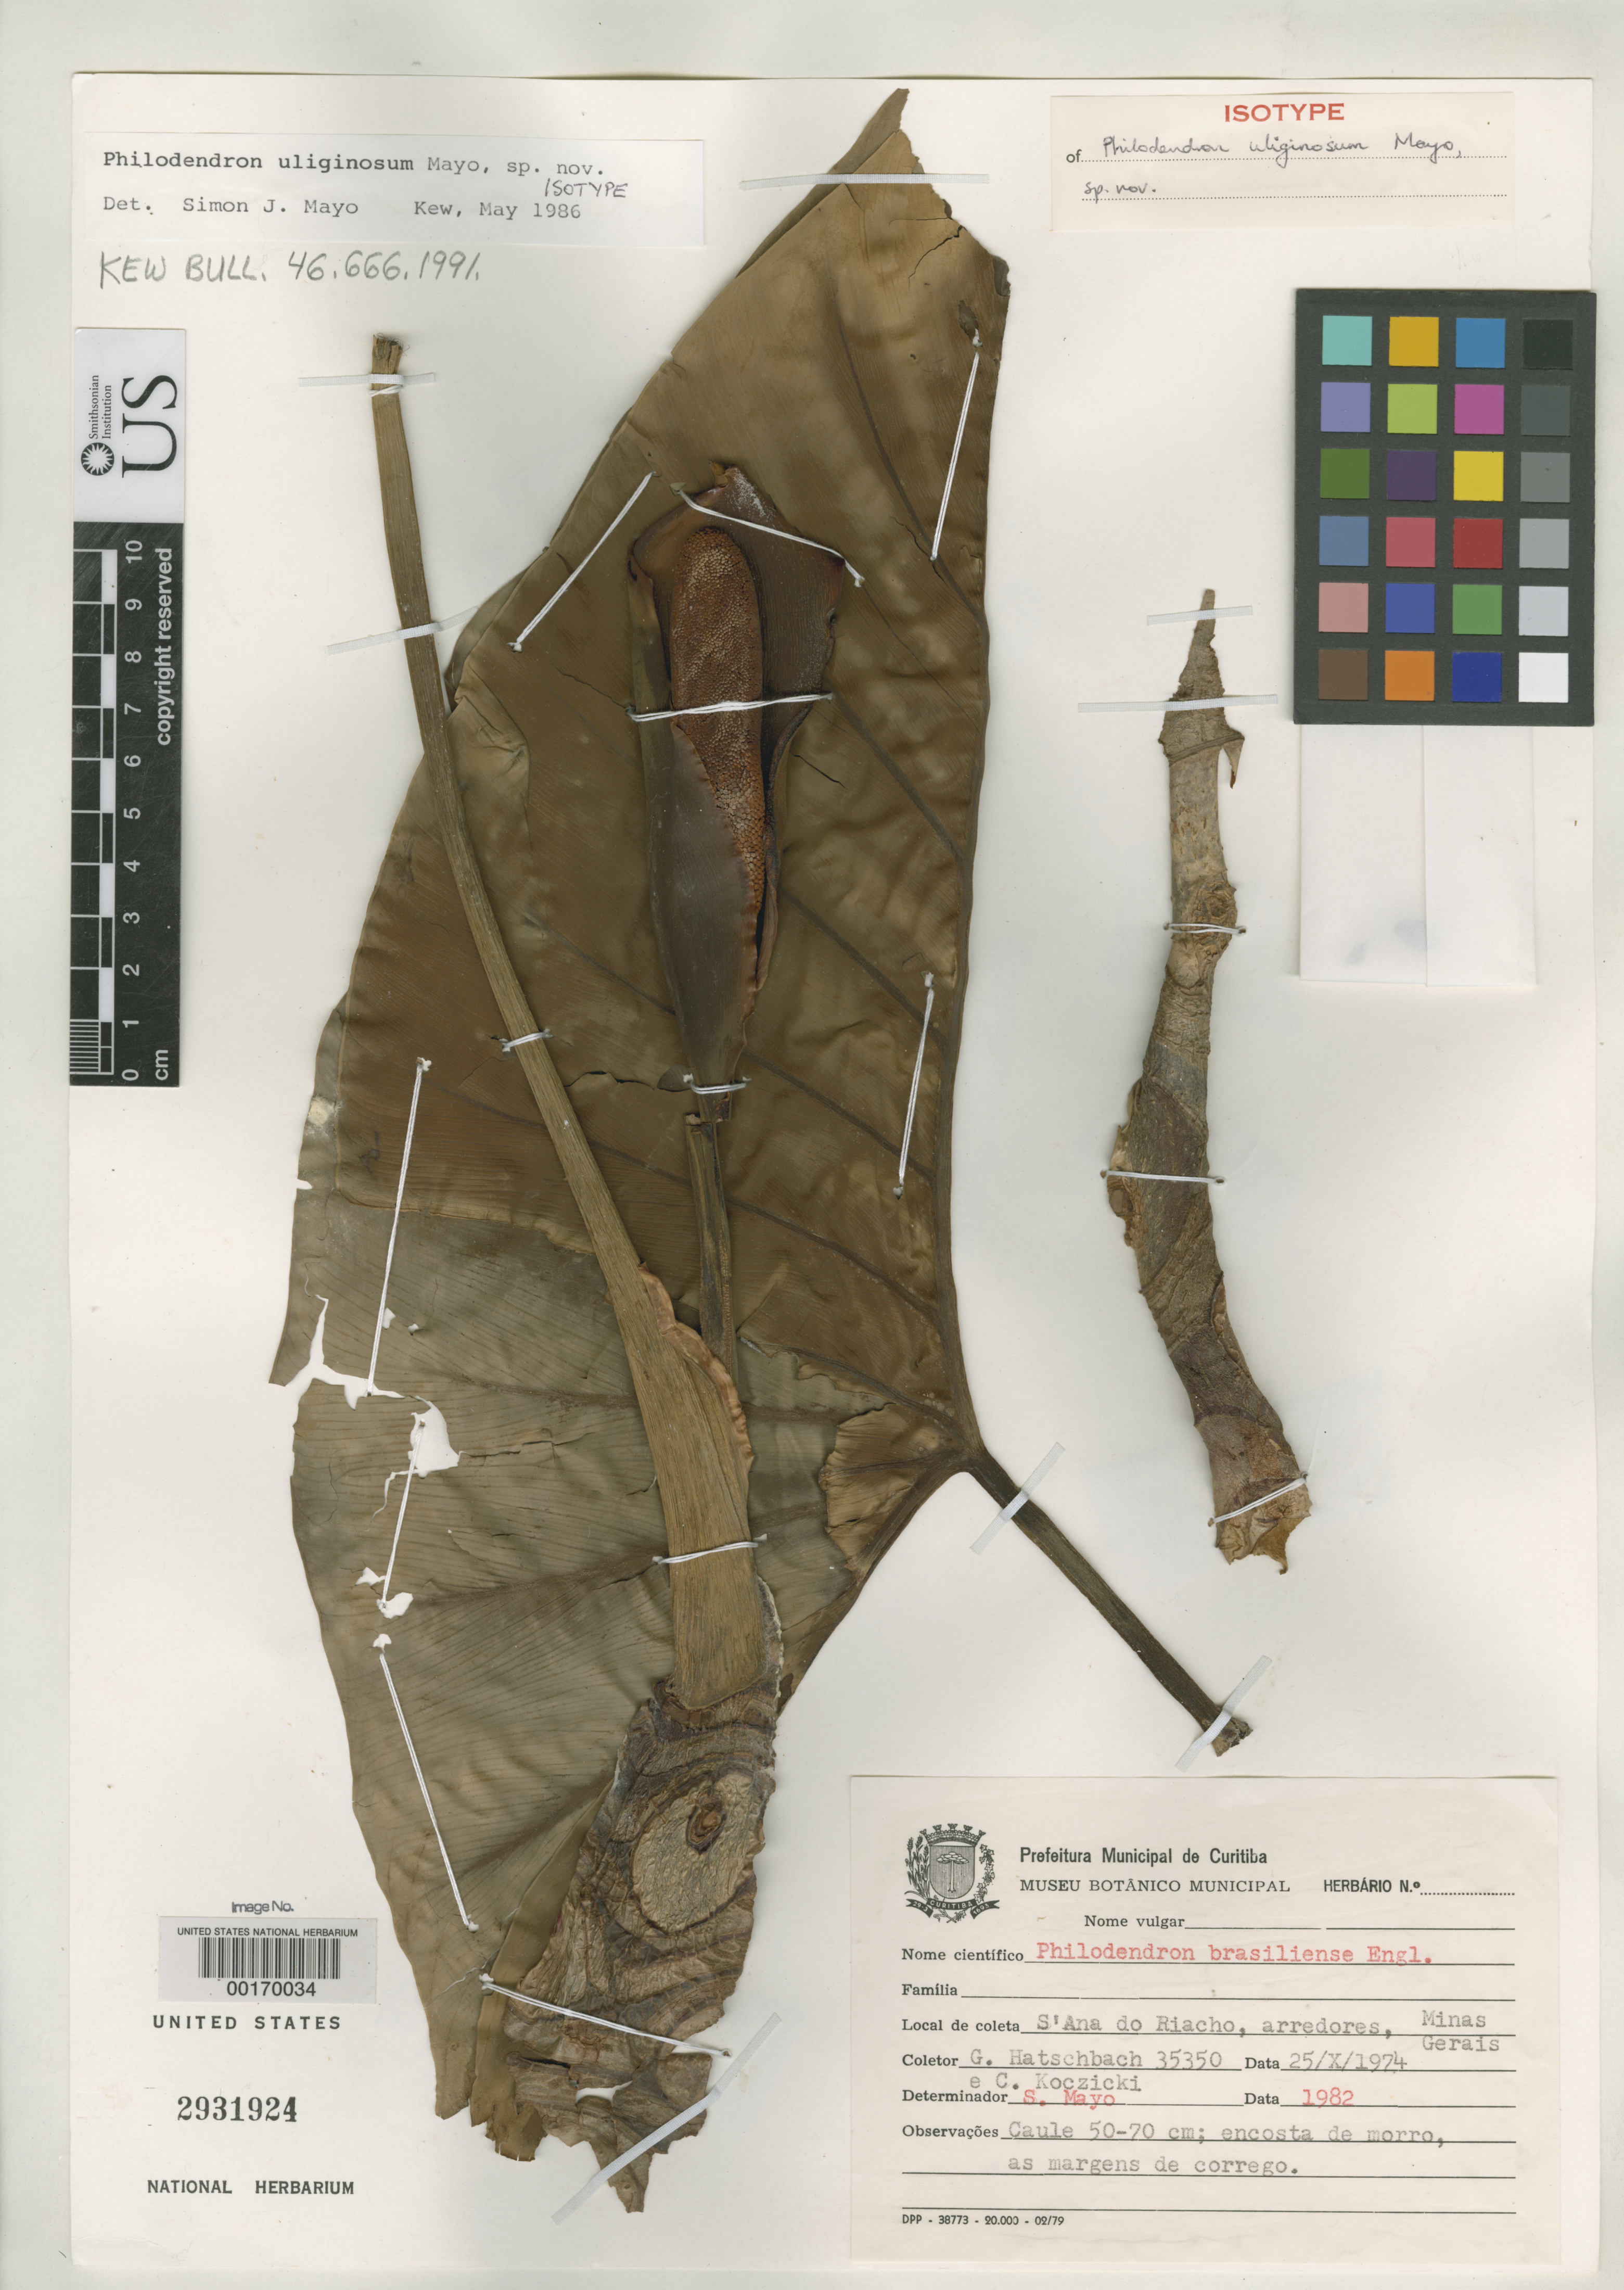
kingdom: Plantae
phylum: Tracheophyta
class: Liliopsida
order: Alismatales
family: Araceae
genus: Philodendron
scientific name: Philodendron uliginosum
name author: Mayo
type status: Isotype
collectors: G. Hatschbach & C. Koczicki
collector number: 35350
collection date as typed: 25 Oct 1974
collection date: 1974-10-25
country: Brazil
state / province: Minas Gerais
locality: Outskirts of Santana do Riacho.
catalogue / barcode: US 2931924